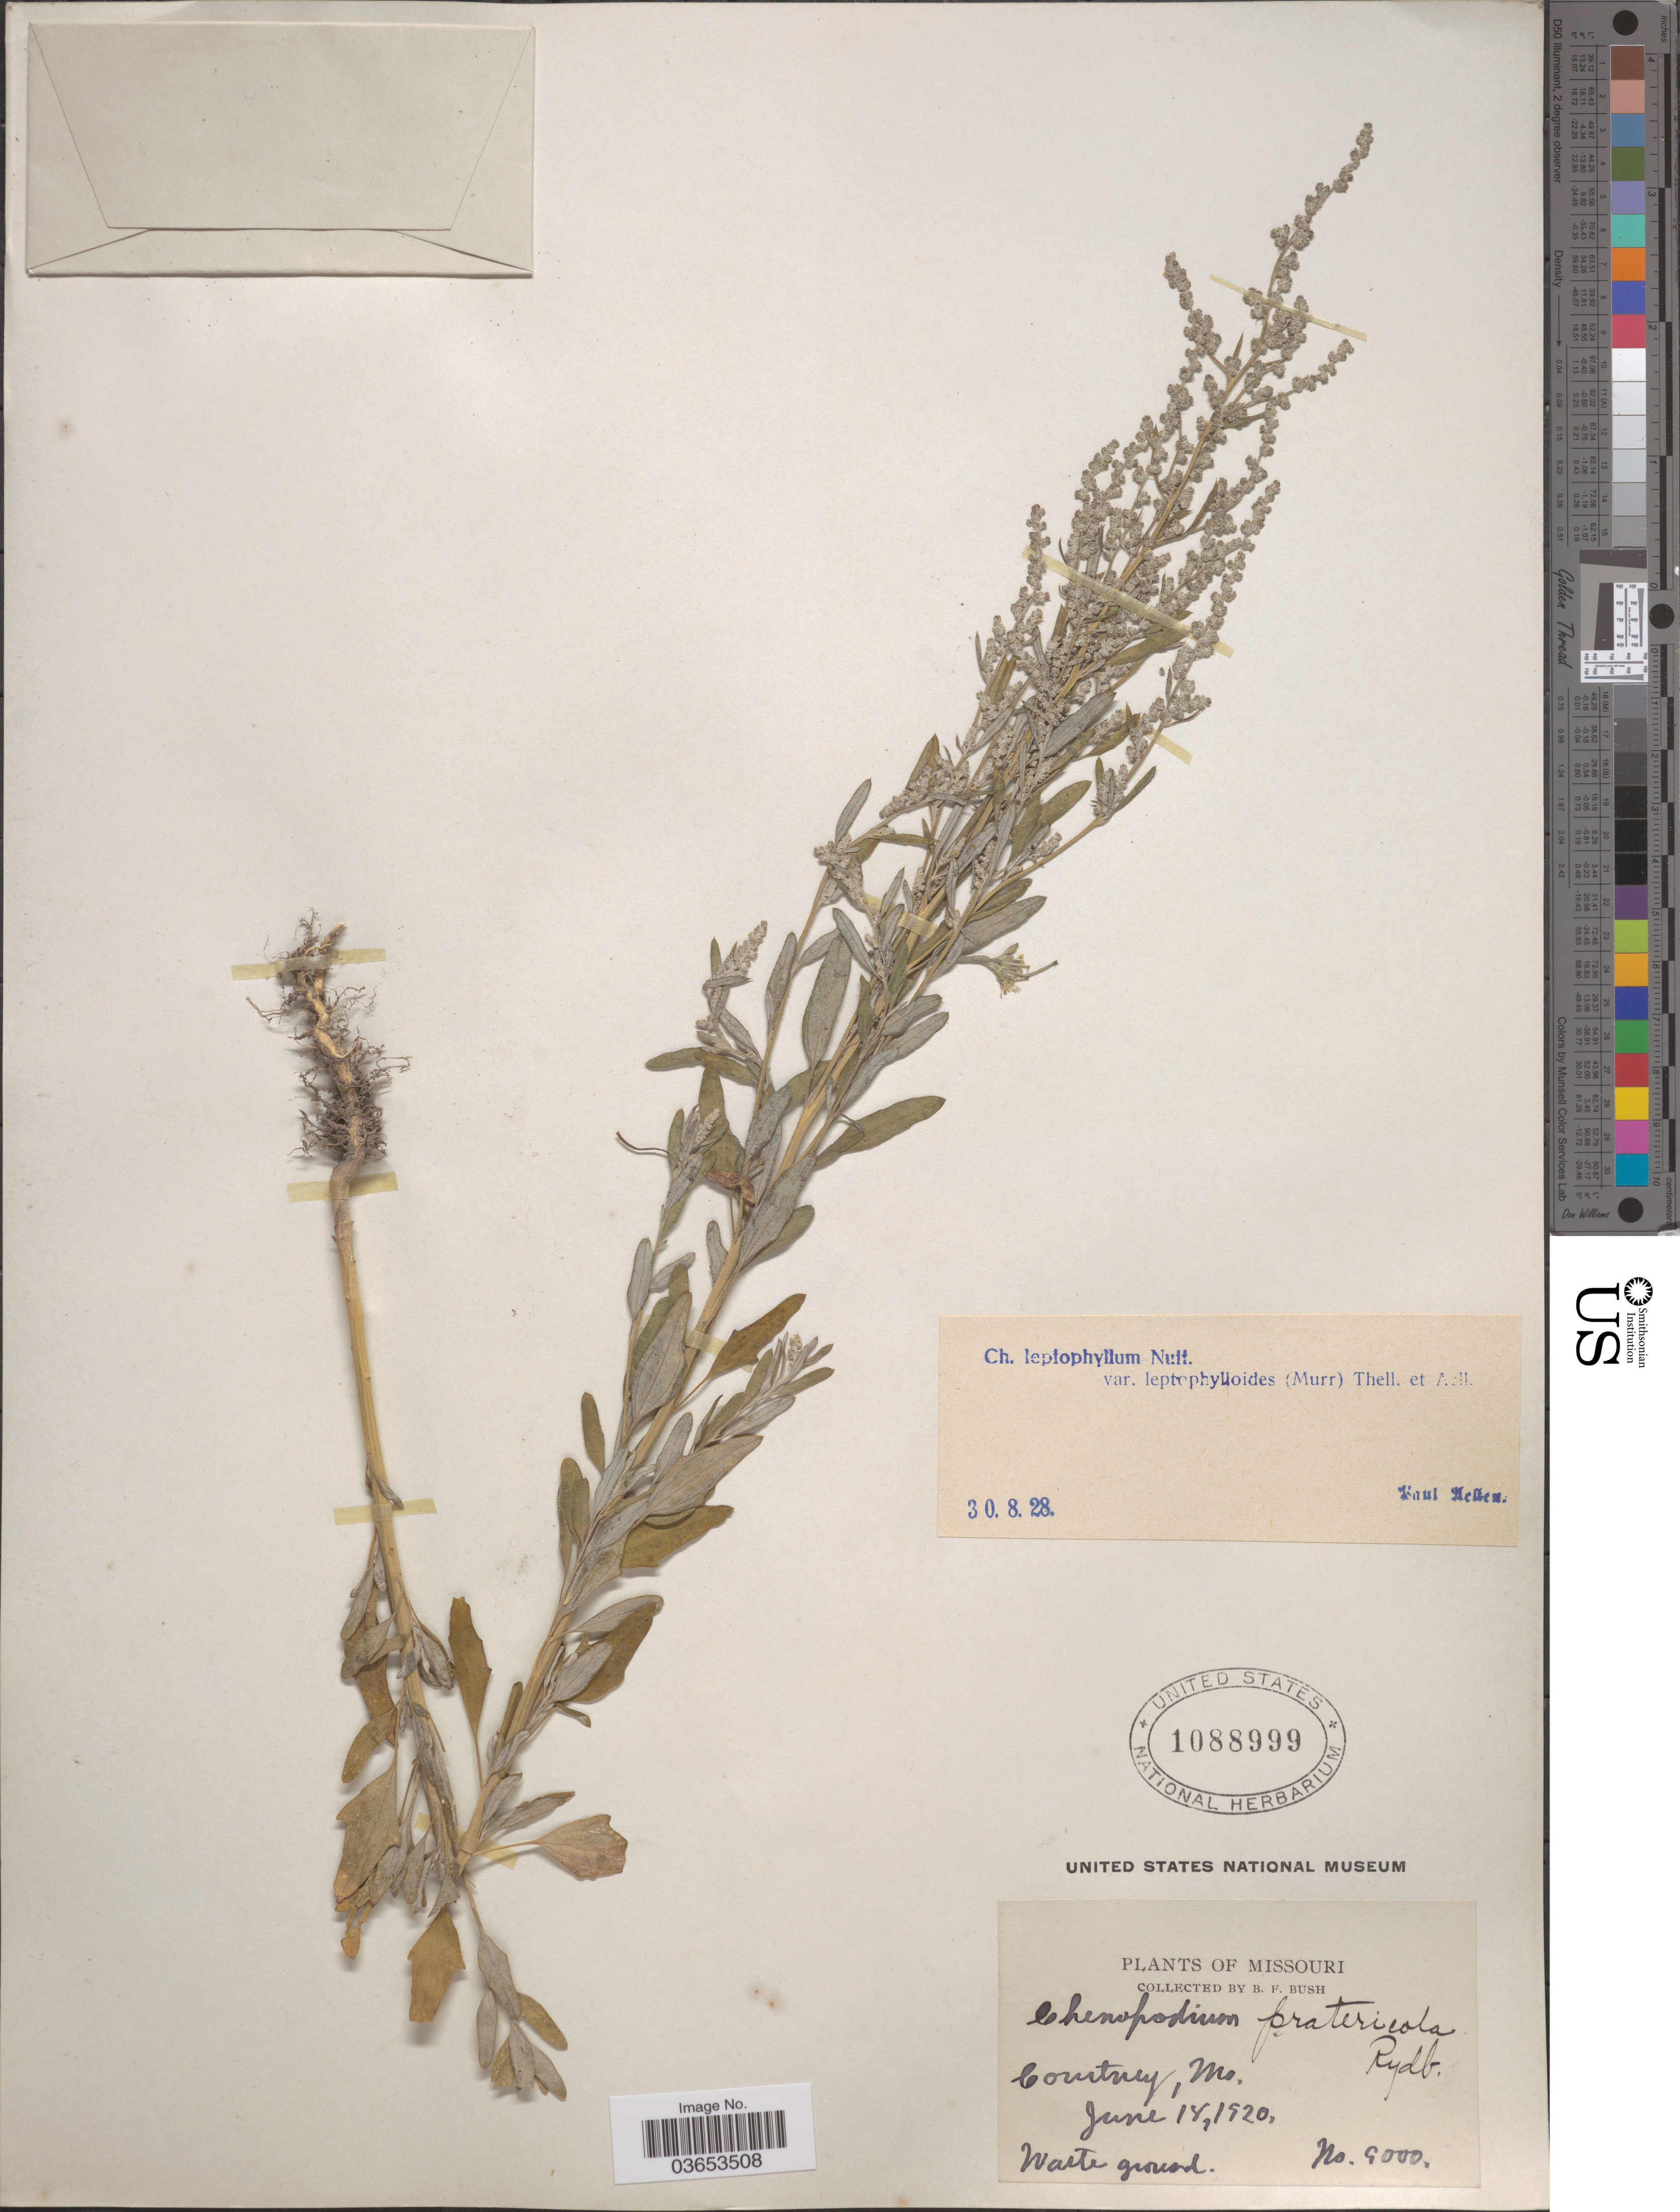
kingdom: Plantae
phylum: Tracheophyta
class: Magnoliopsida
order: Caryophyllales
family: Amaranthaceae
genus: Chenopodium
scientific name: Chenopodium leptophyllum var. leptophylloides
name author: (Murr) Thell. & Aellen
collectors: B. F. Bush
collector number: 9000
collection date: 1920-06-18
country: United States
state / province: Missouri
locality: Courtney.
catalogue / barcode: US 1088999